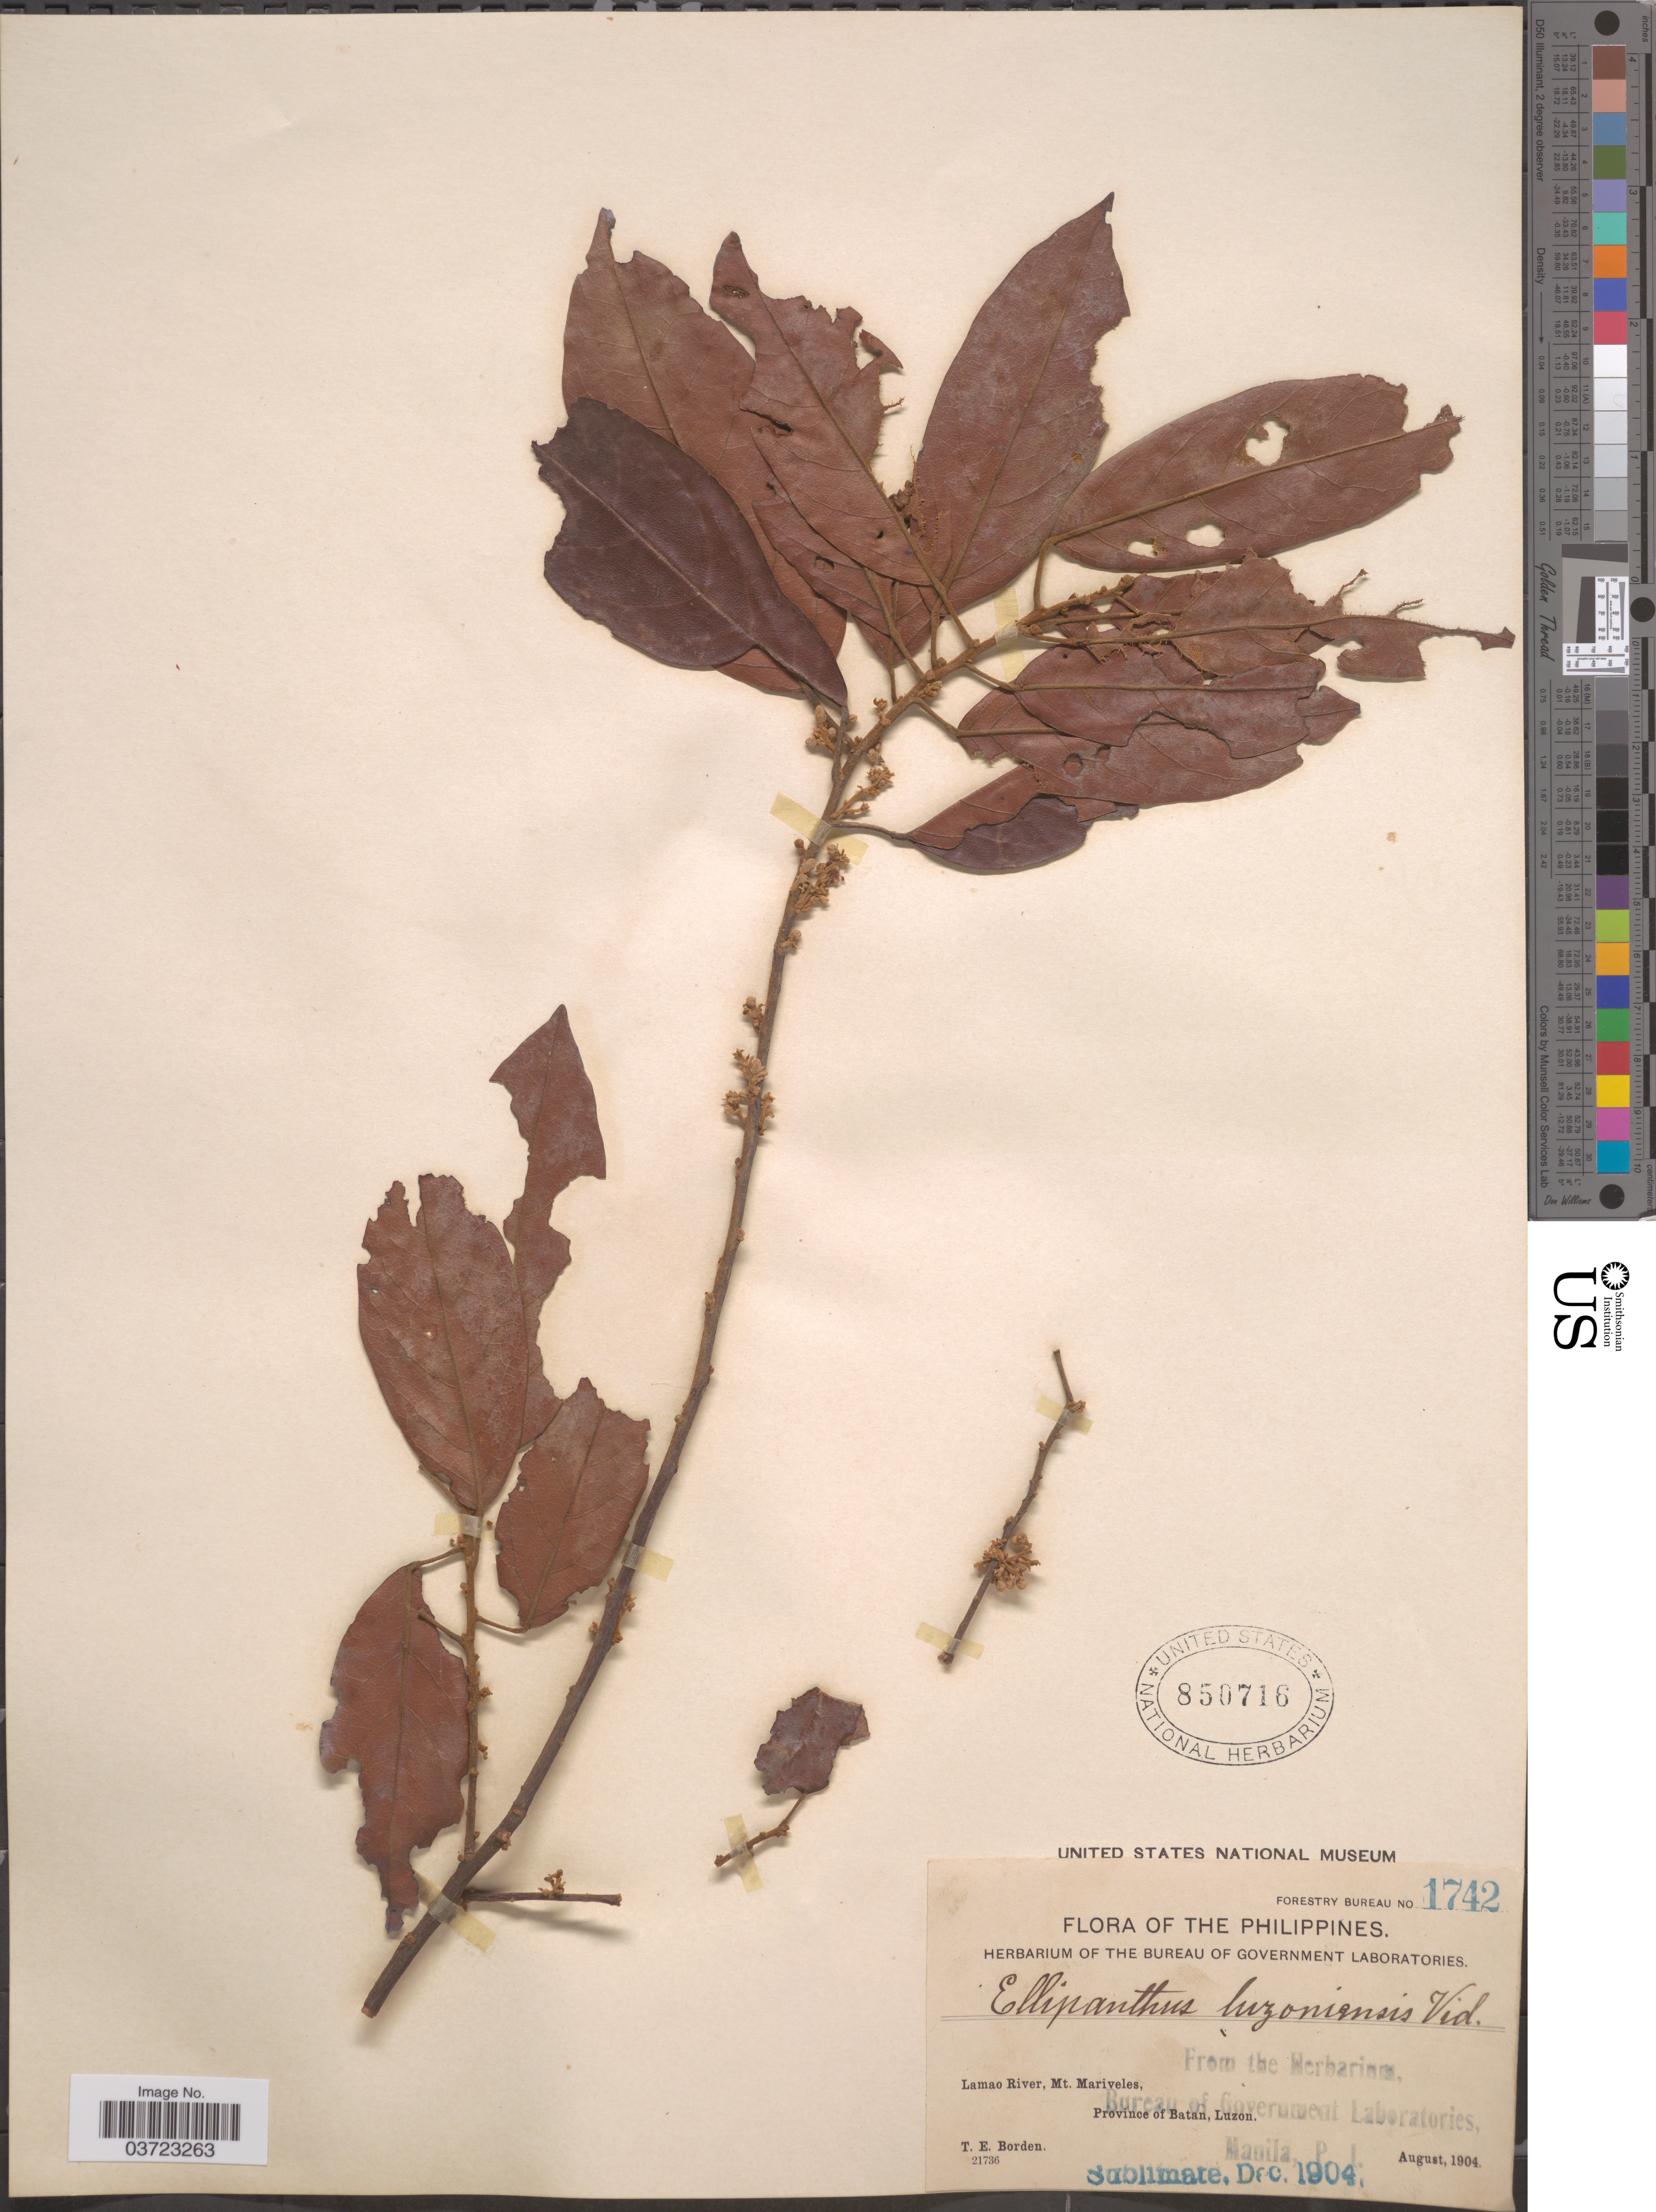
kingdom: Plantae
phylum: Tracheophyta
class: Magnoliopsida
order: Oxalidales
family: Connaraceae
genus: Ellipanthus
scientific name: Ellipanthus luzoniensis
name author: S. Vidal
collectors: T. E. Borden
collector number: Forestry Bureau 1742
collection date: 1904-08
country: Philippines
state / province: Cagayan Valley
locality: Lamao River, Mt. Mariveles, Province of Batan, Luzon.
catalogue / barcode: US 850716